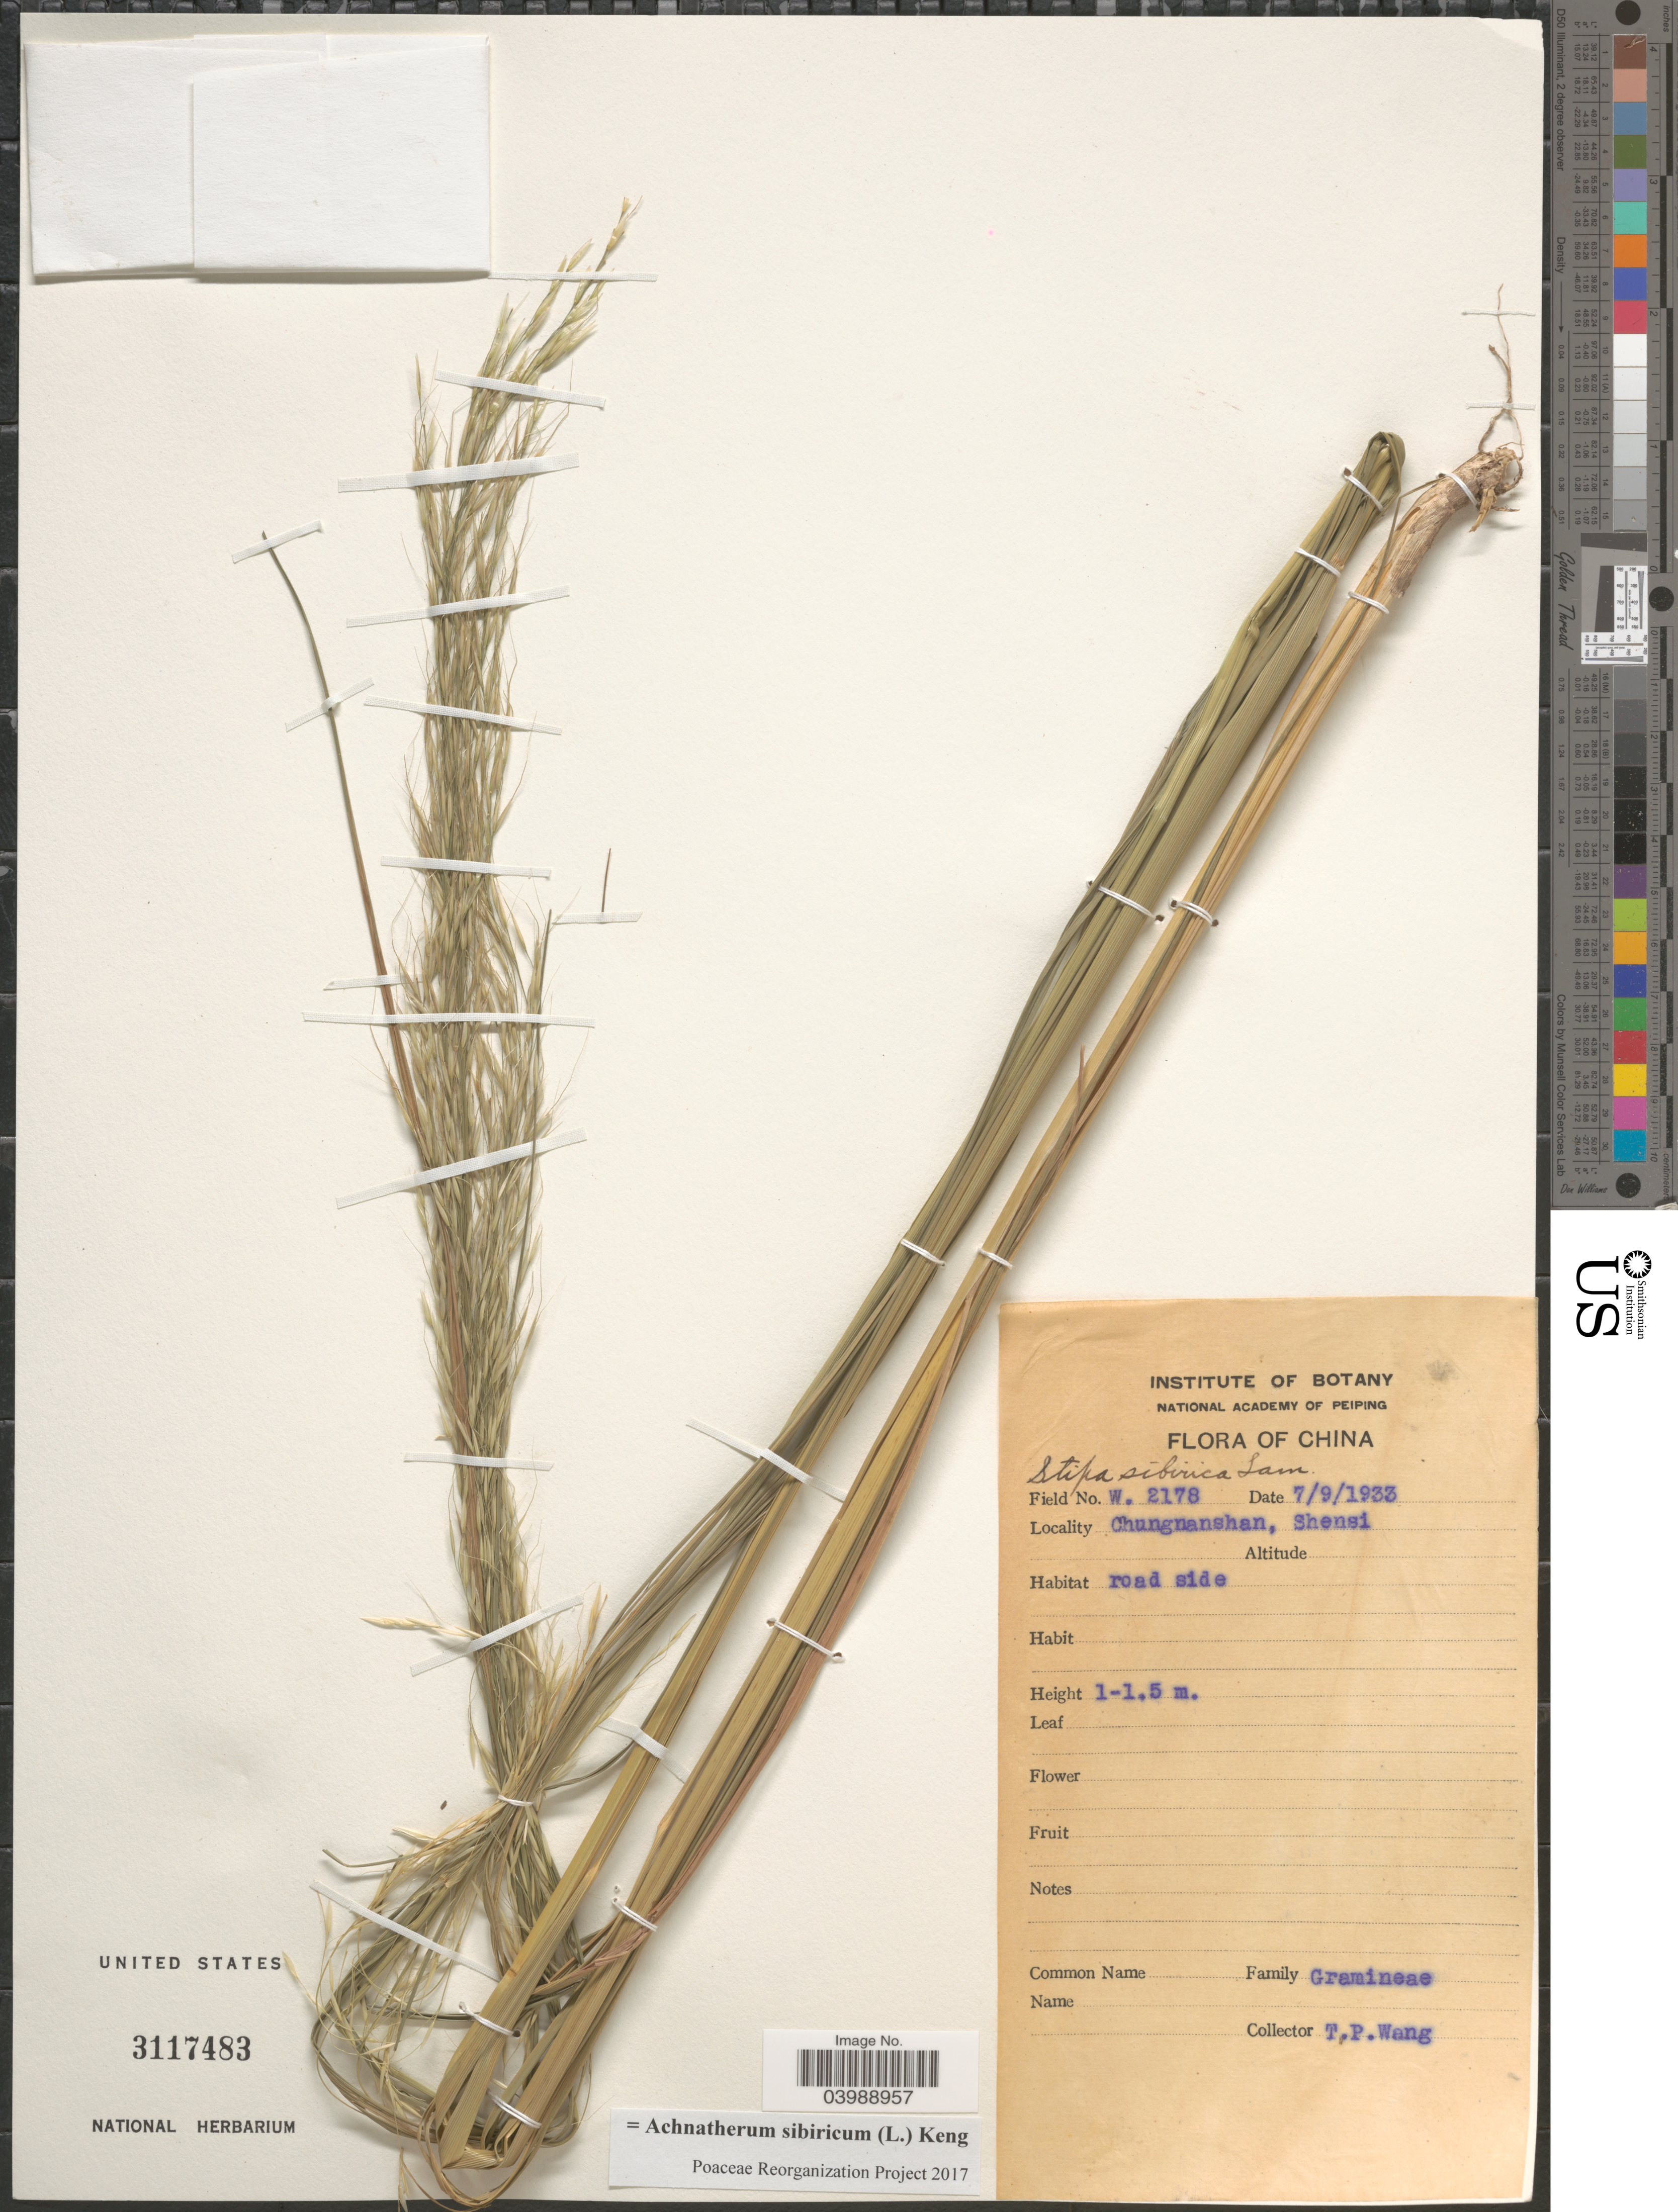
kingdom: Plantae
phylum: Tracheophyta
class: Liliopsida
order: Poales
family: Poaceae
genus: Achnatherum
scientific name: Achnatherum sibiricum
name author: (L.) Keng ex Tzvelev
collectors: T. Wang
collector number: W2178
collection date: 1933-09-07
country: China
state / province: Shaanxi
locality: Chungnanshan, Shensi.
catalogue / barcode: US 3117483